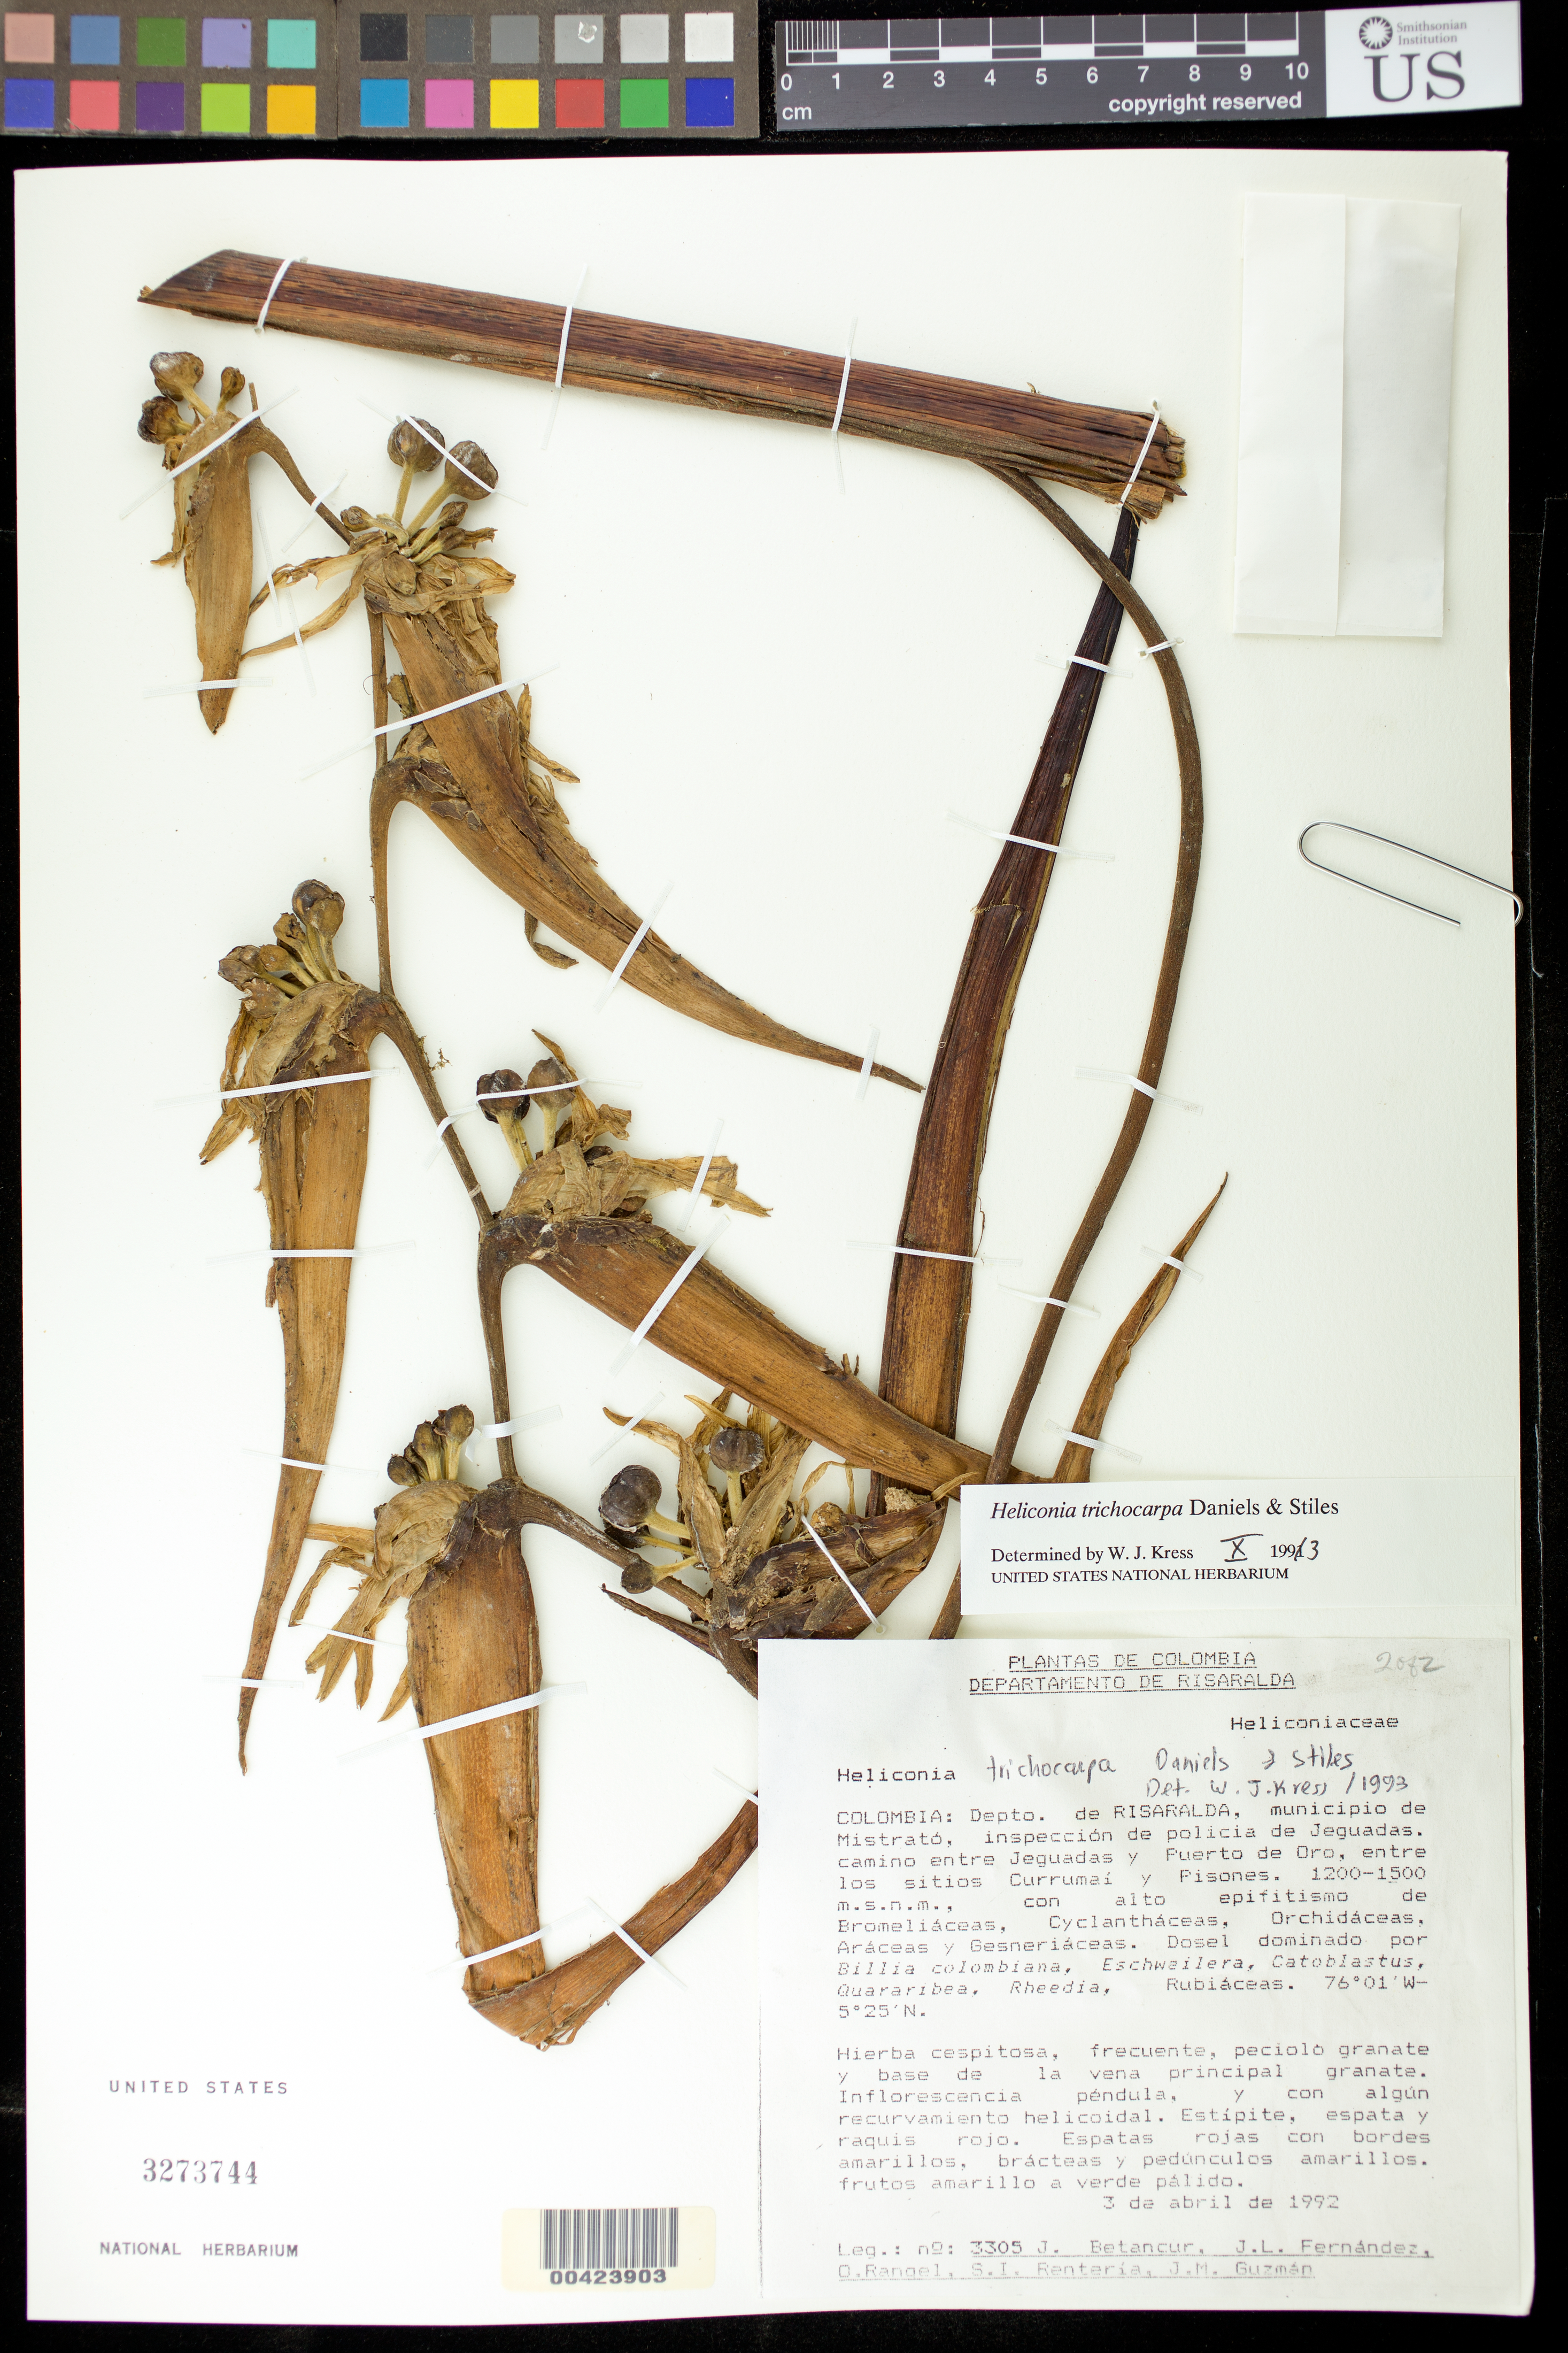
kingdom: Plantae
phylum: Tracheophyta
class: Liliopsida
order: Zingiberales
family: Heliconiaceae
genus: Heliconia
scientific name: Heliconia trichocarpa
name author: G.S. Daniels & F.G. Stiles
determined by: Kress, W. J., (US), Smithsonian Institution - National Museum of Natural History (UNITED STATES)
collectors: J. C. Betancur, J. Fernandez, J. O. Rangel Ch., I. Renteria & J. Guzman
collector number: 3305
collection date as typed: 03 Apr 1992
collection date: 1992-04-03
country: Colombia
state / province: Risaralda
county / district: Mistrató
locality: Camino entre Geguadas y Puerto de Oro; entre los Sitios Currumai y Pisones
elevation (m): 1200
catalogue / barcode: US 3273744